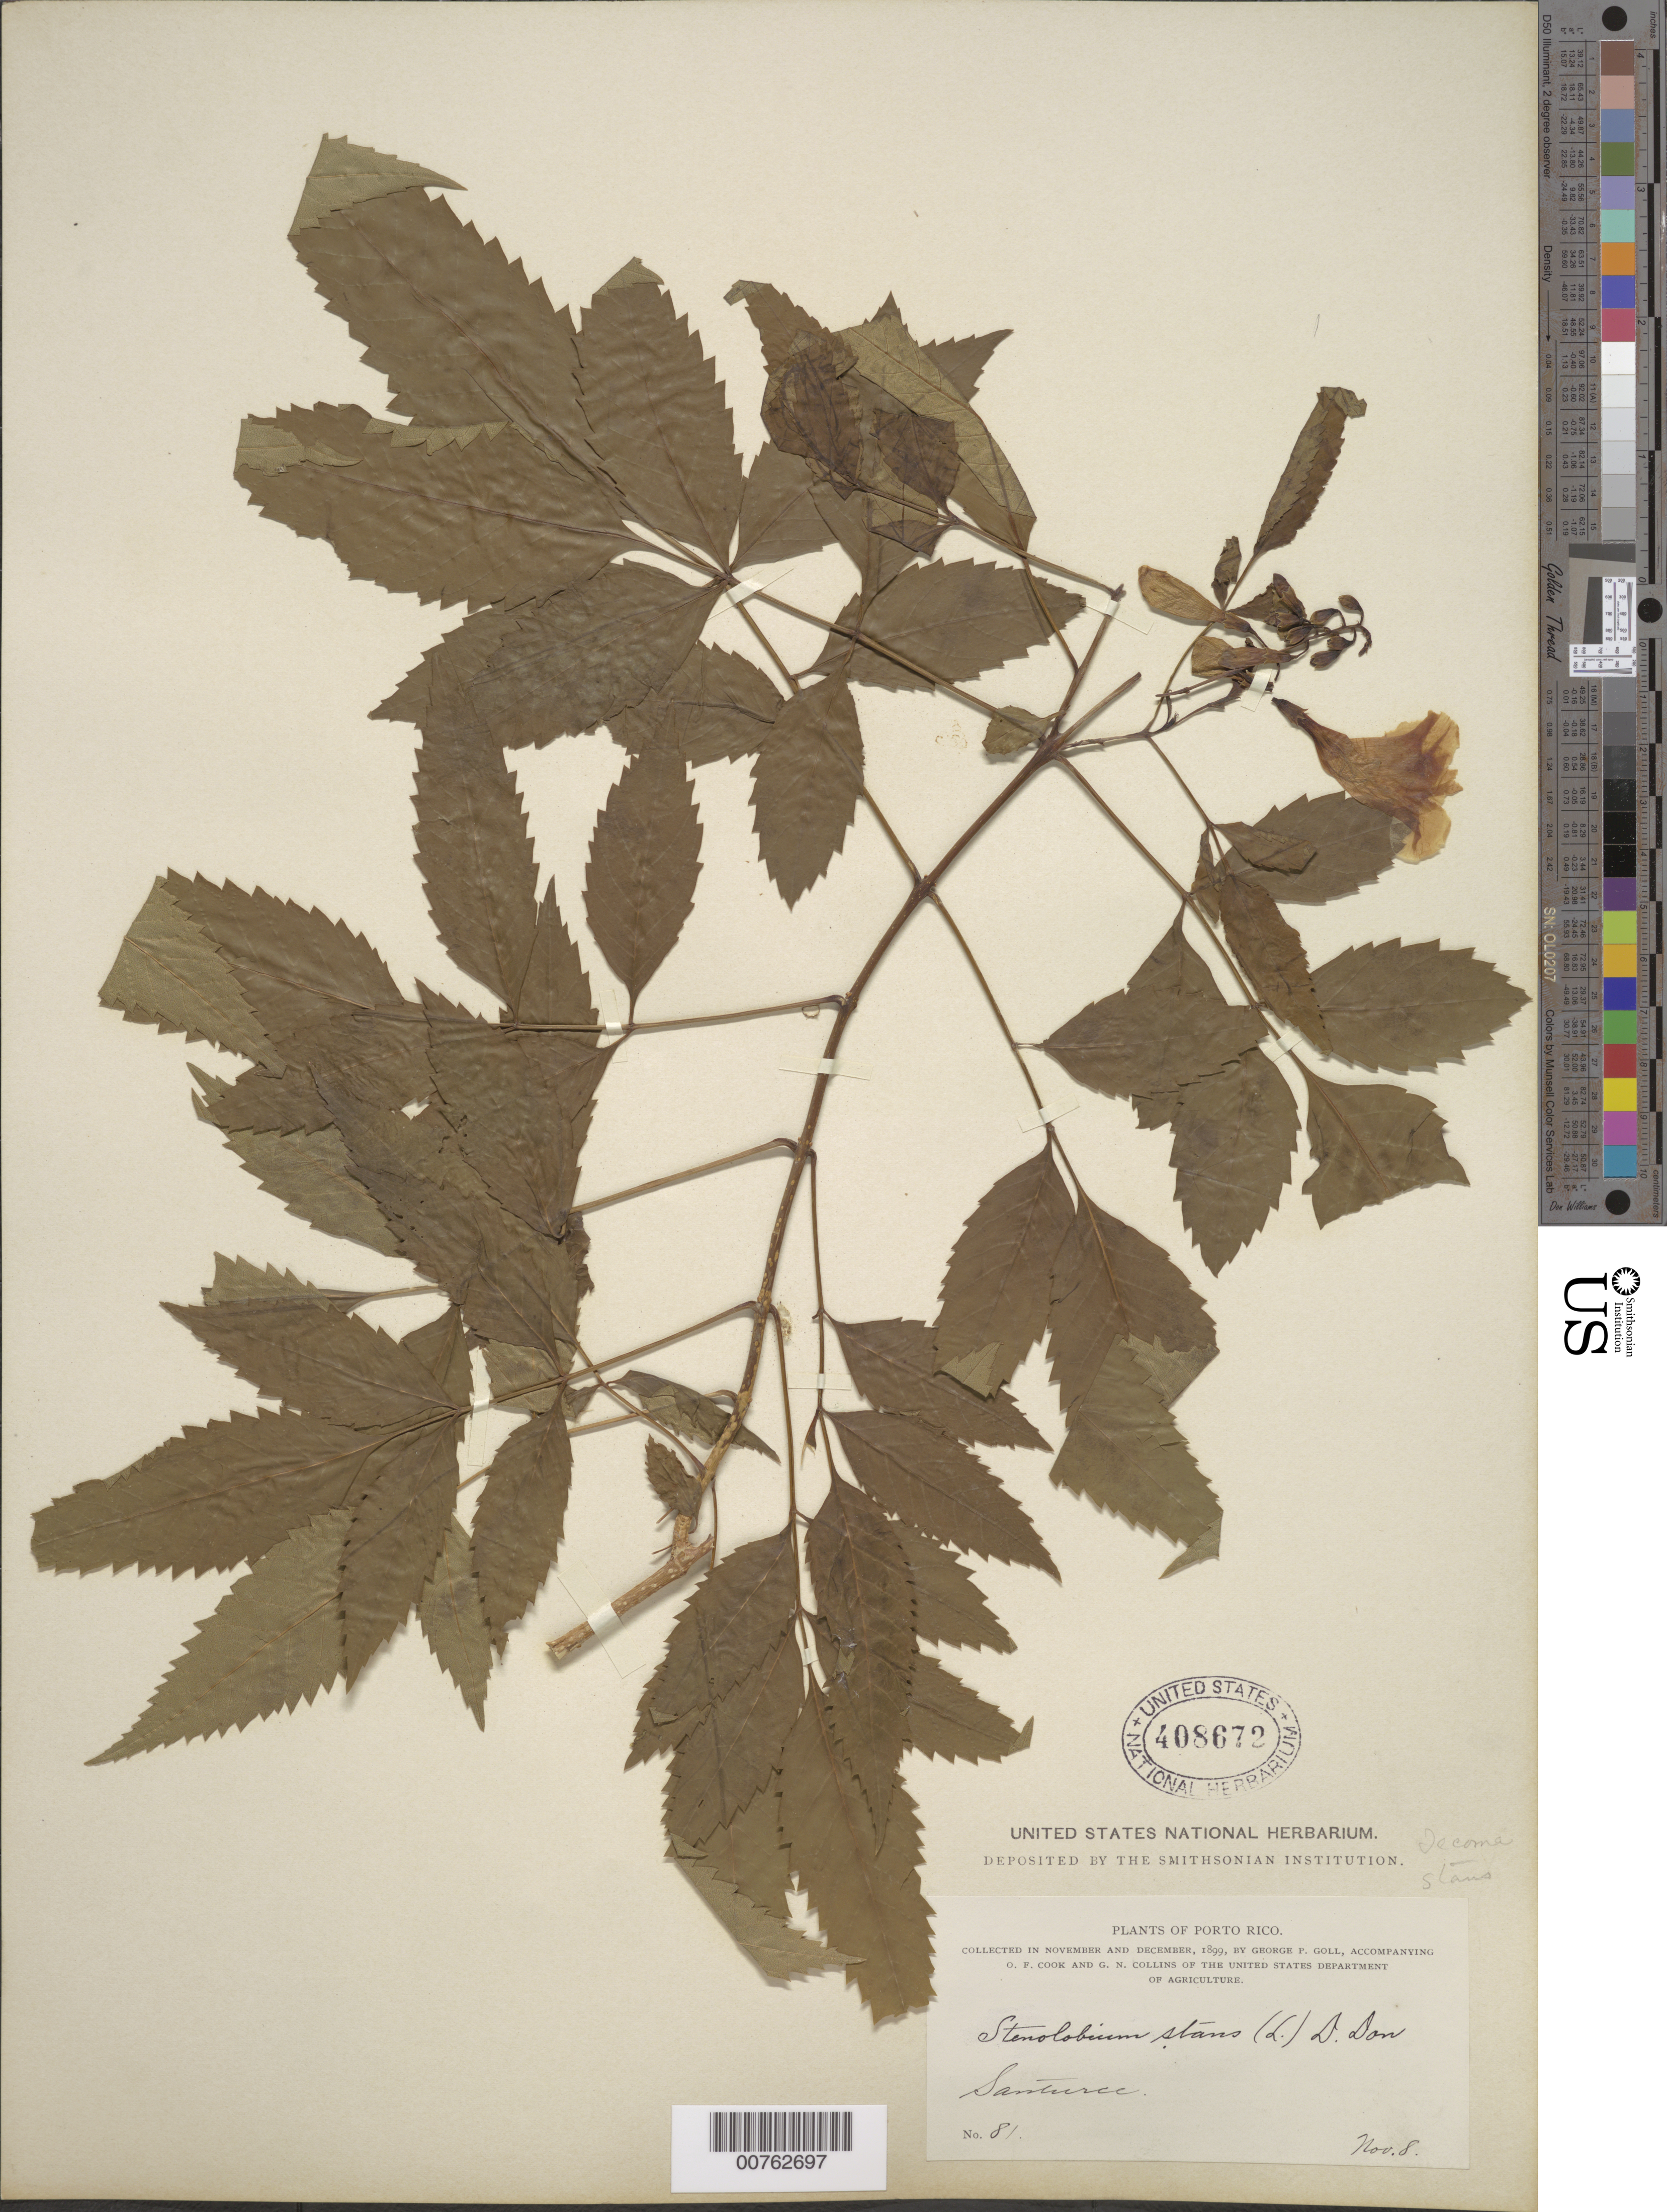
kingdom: Plantae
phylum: Tracheophyta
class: Magnoliopsida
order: Lamiales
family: Bignoniaceae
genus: Tecoma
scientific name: Tecoma stans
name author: (L.) Juss. ex Kunth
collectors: G. Goll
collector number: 81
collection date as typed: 08 Nov 1899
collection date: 1899-11-08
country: Puerto Rico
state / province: San Juan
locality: Santurce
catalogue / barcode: US 408672